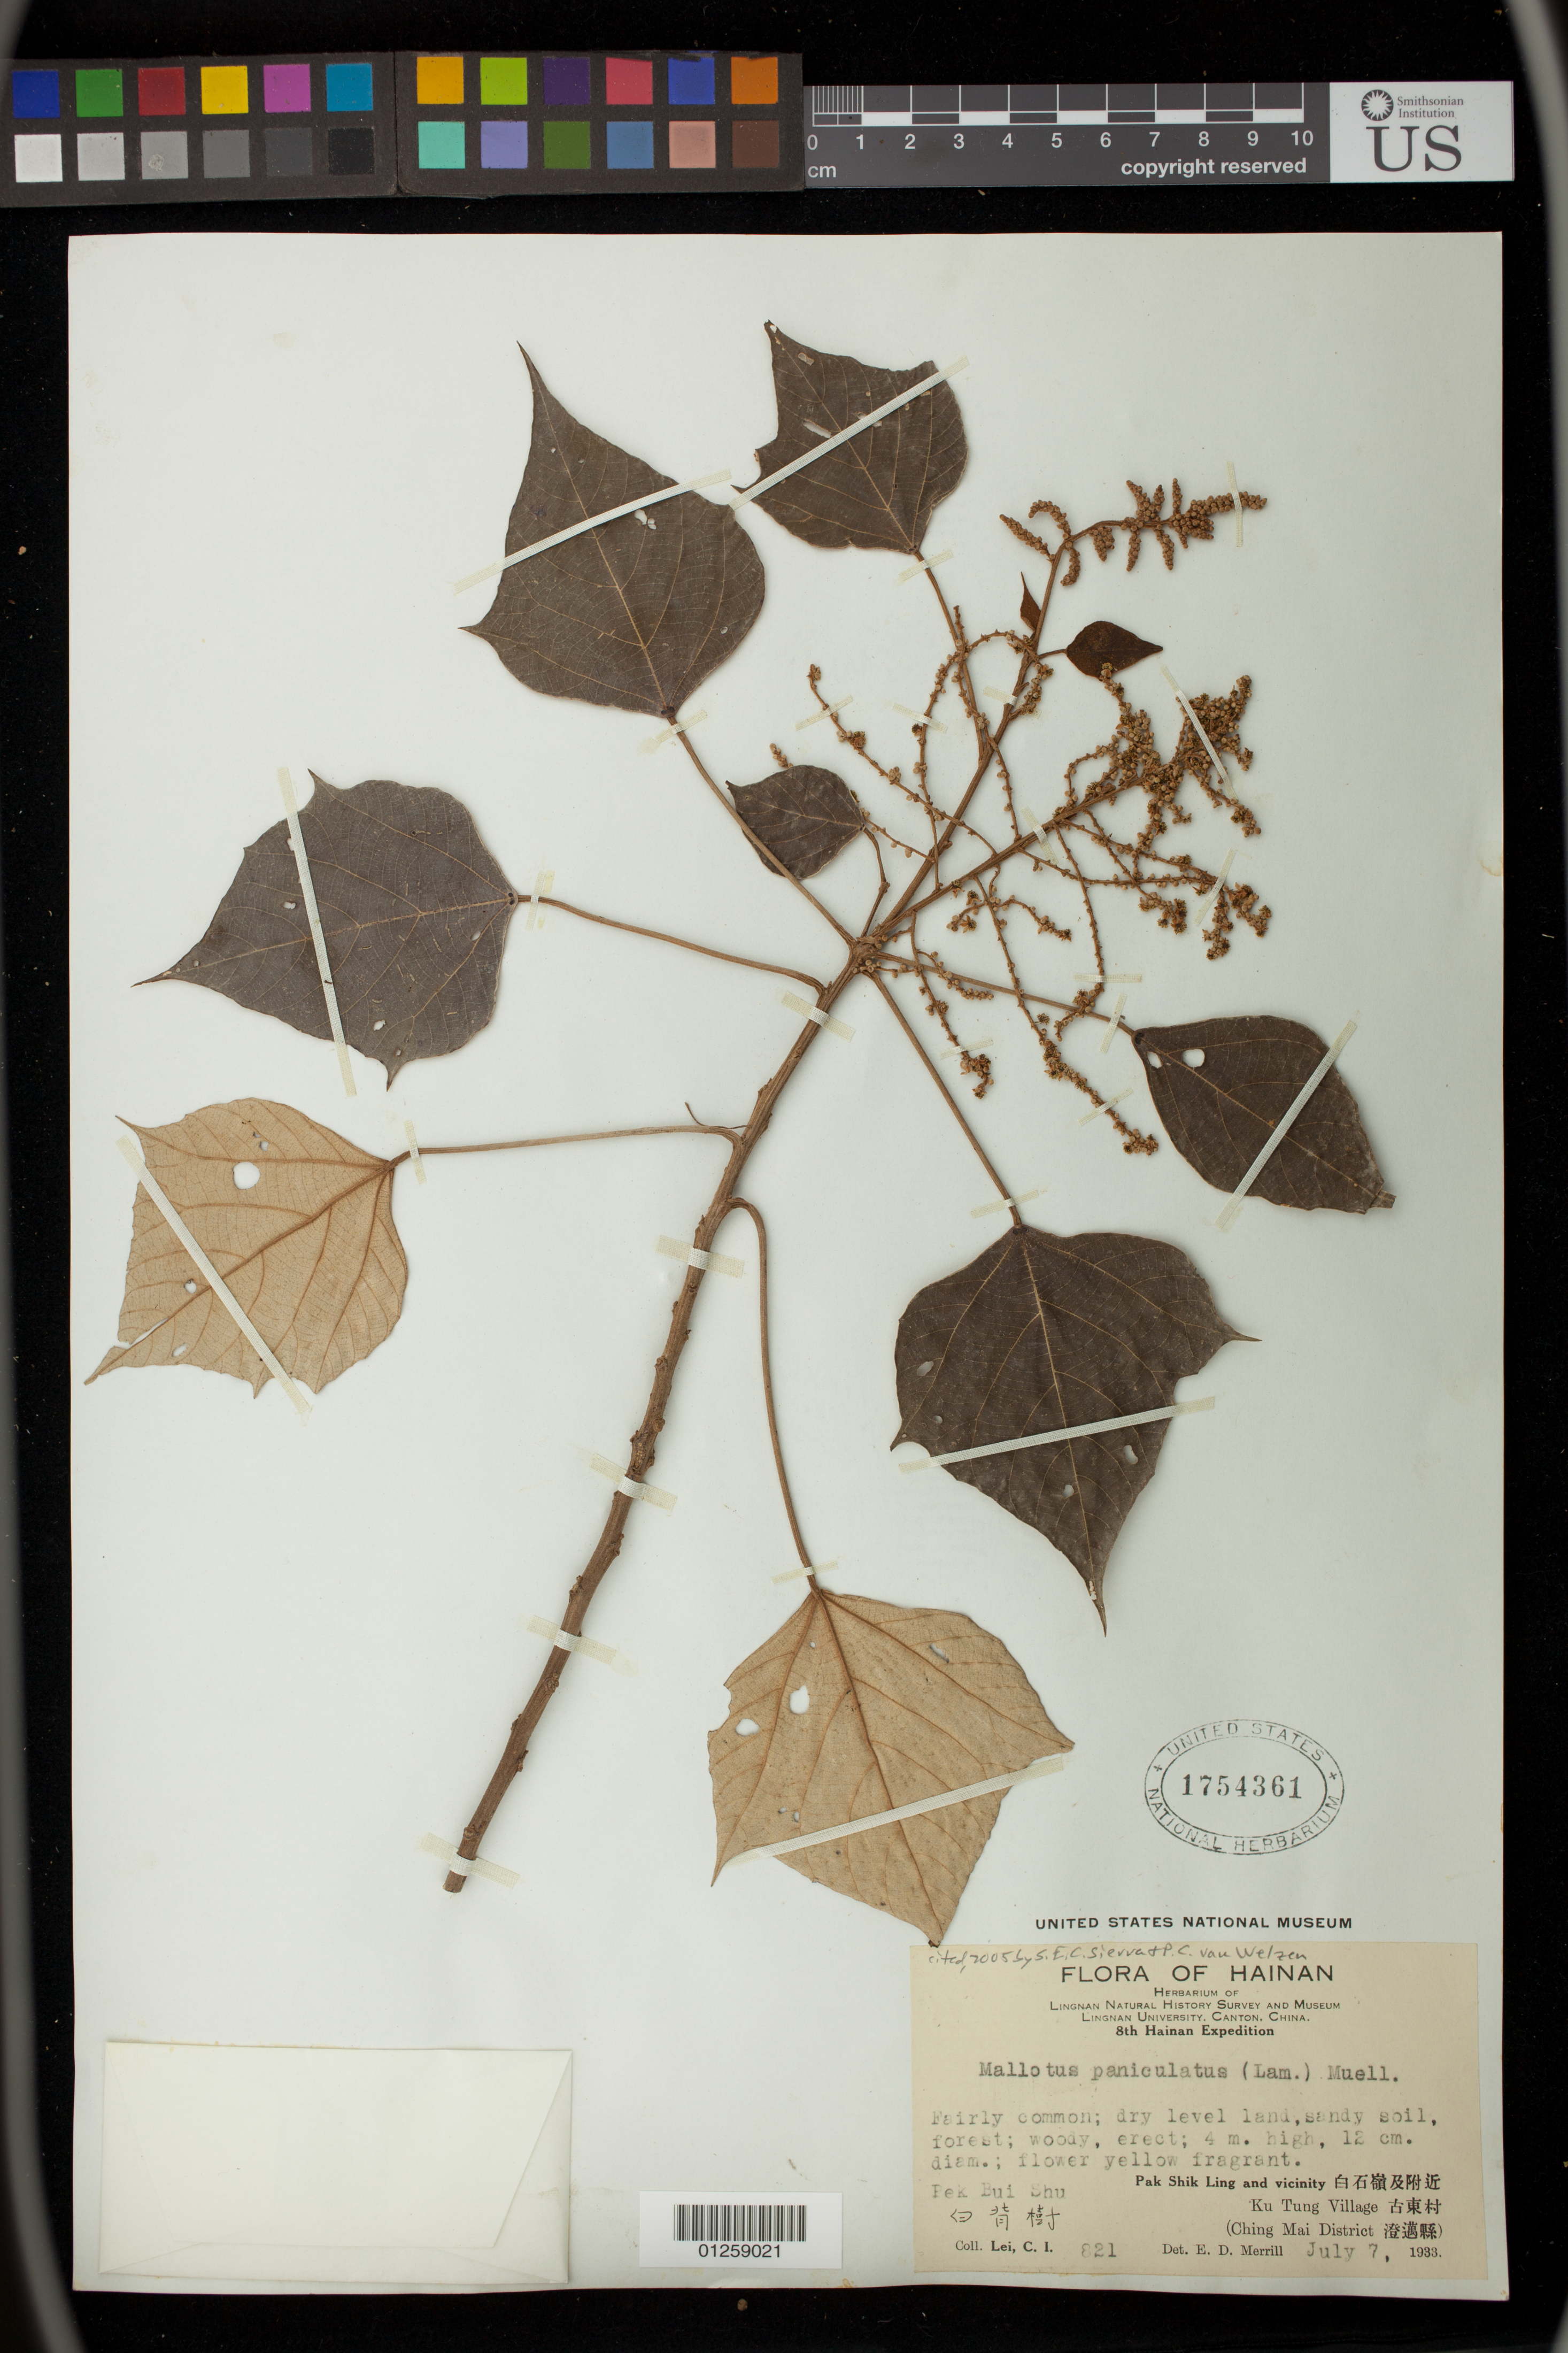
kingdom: Plantae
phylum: Tracheophyta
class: Magnoliopsida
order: Malpighiales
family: Euphorbiaceae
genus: Mallotus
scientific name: Mallotus paniculatus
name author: (Lam.) Müll. Arg.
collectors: C. I. Lei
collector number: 821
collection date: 1933-07-07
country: China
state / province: Hainan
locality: Pak Shik Ling and vicinity.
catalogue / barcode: US 1754361